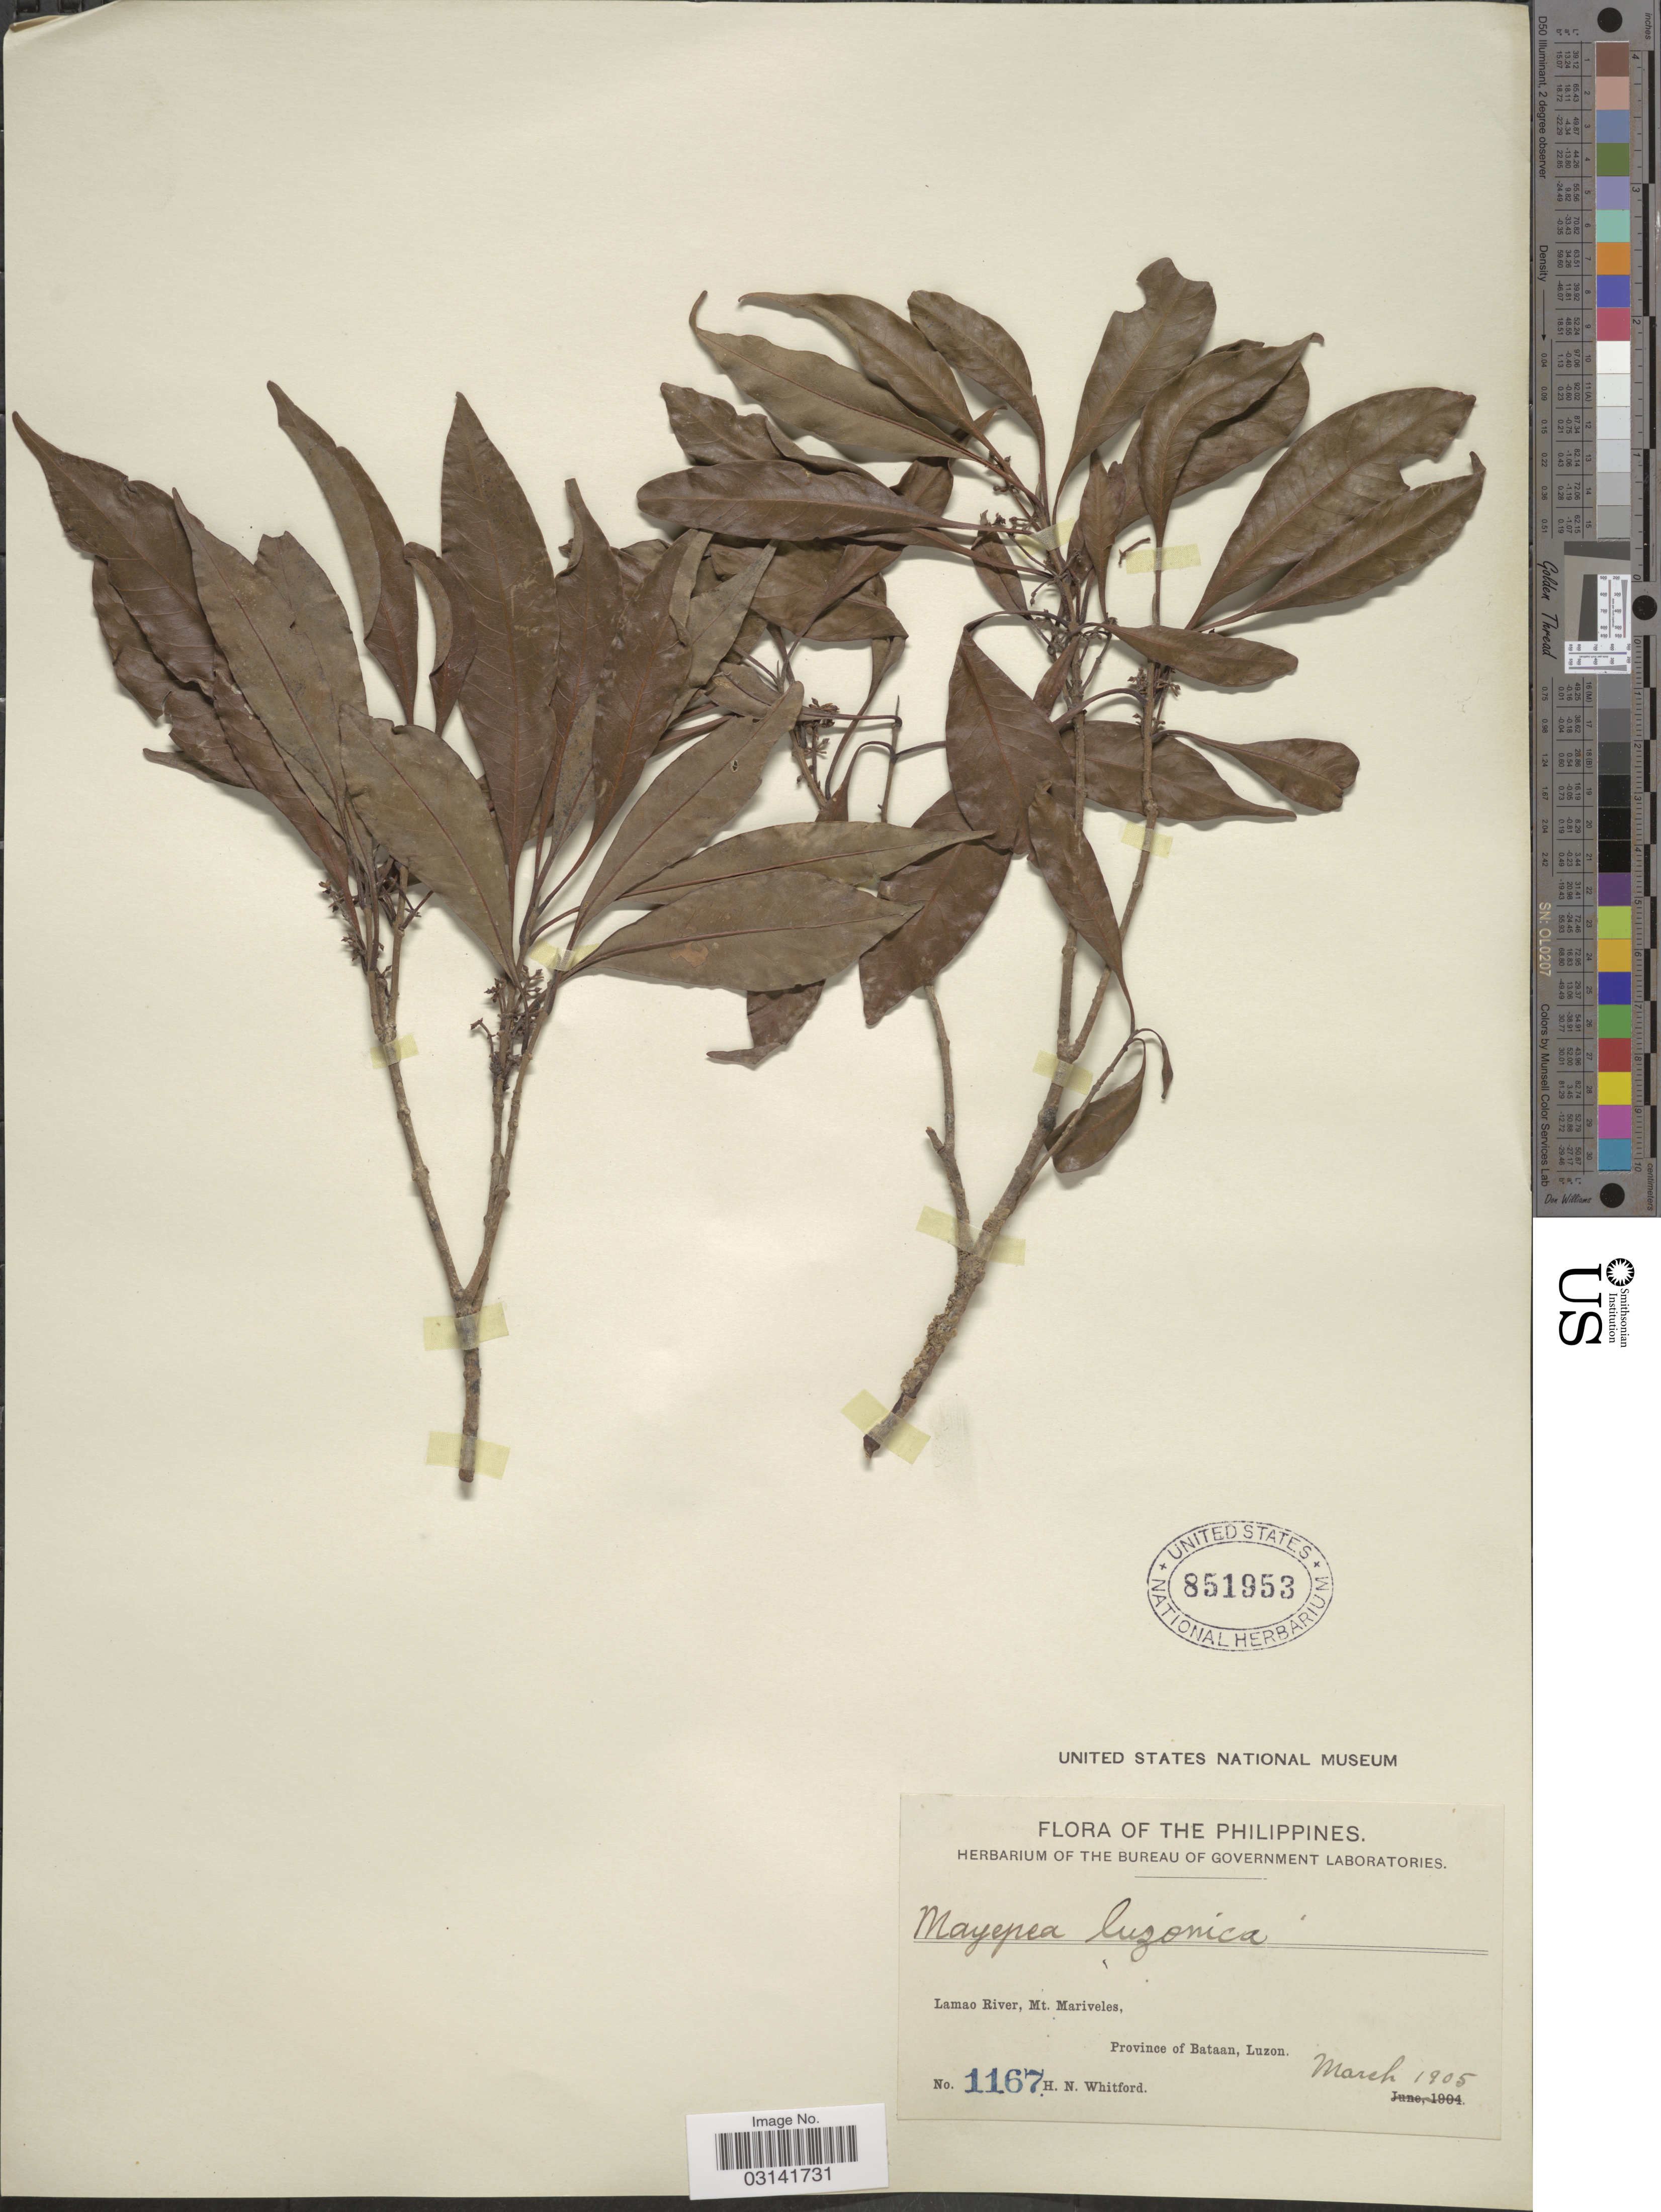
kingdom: Plantae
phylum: Tracheophyta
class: Magnoliopsida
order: Lamiales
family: Oleaceae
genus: Chionanthus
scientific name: Chionanthus ramiflorus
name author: Roxb.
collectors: H. N. Whitford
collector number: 1167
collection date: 1905-03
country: Philippines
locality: Lamao River, Mt. Mariveles, Province of Bataan, Luzon.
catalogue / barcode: US 851953